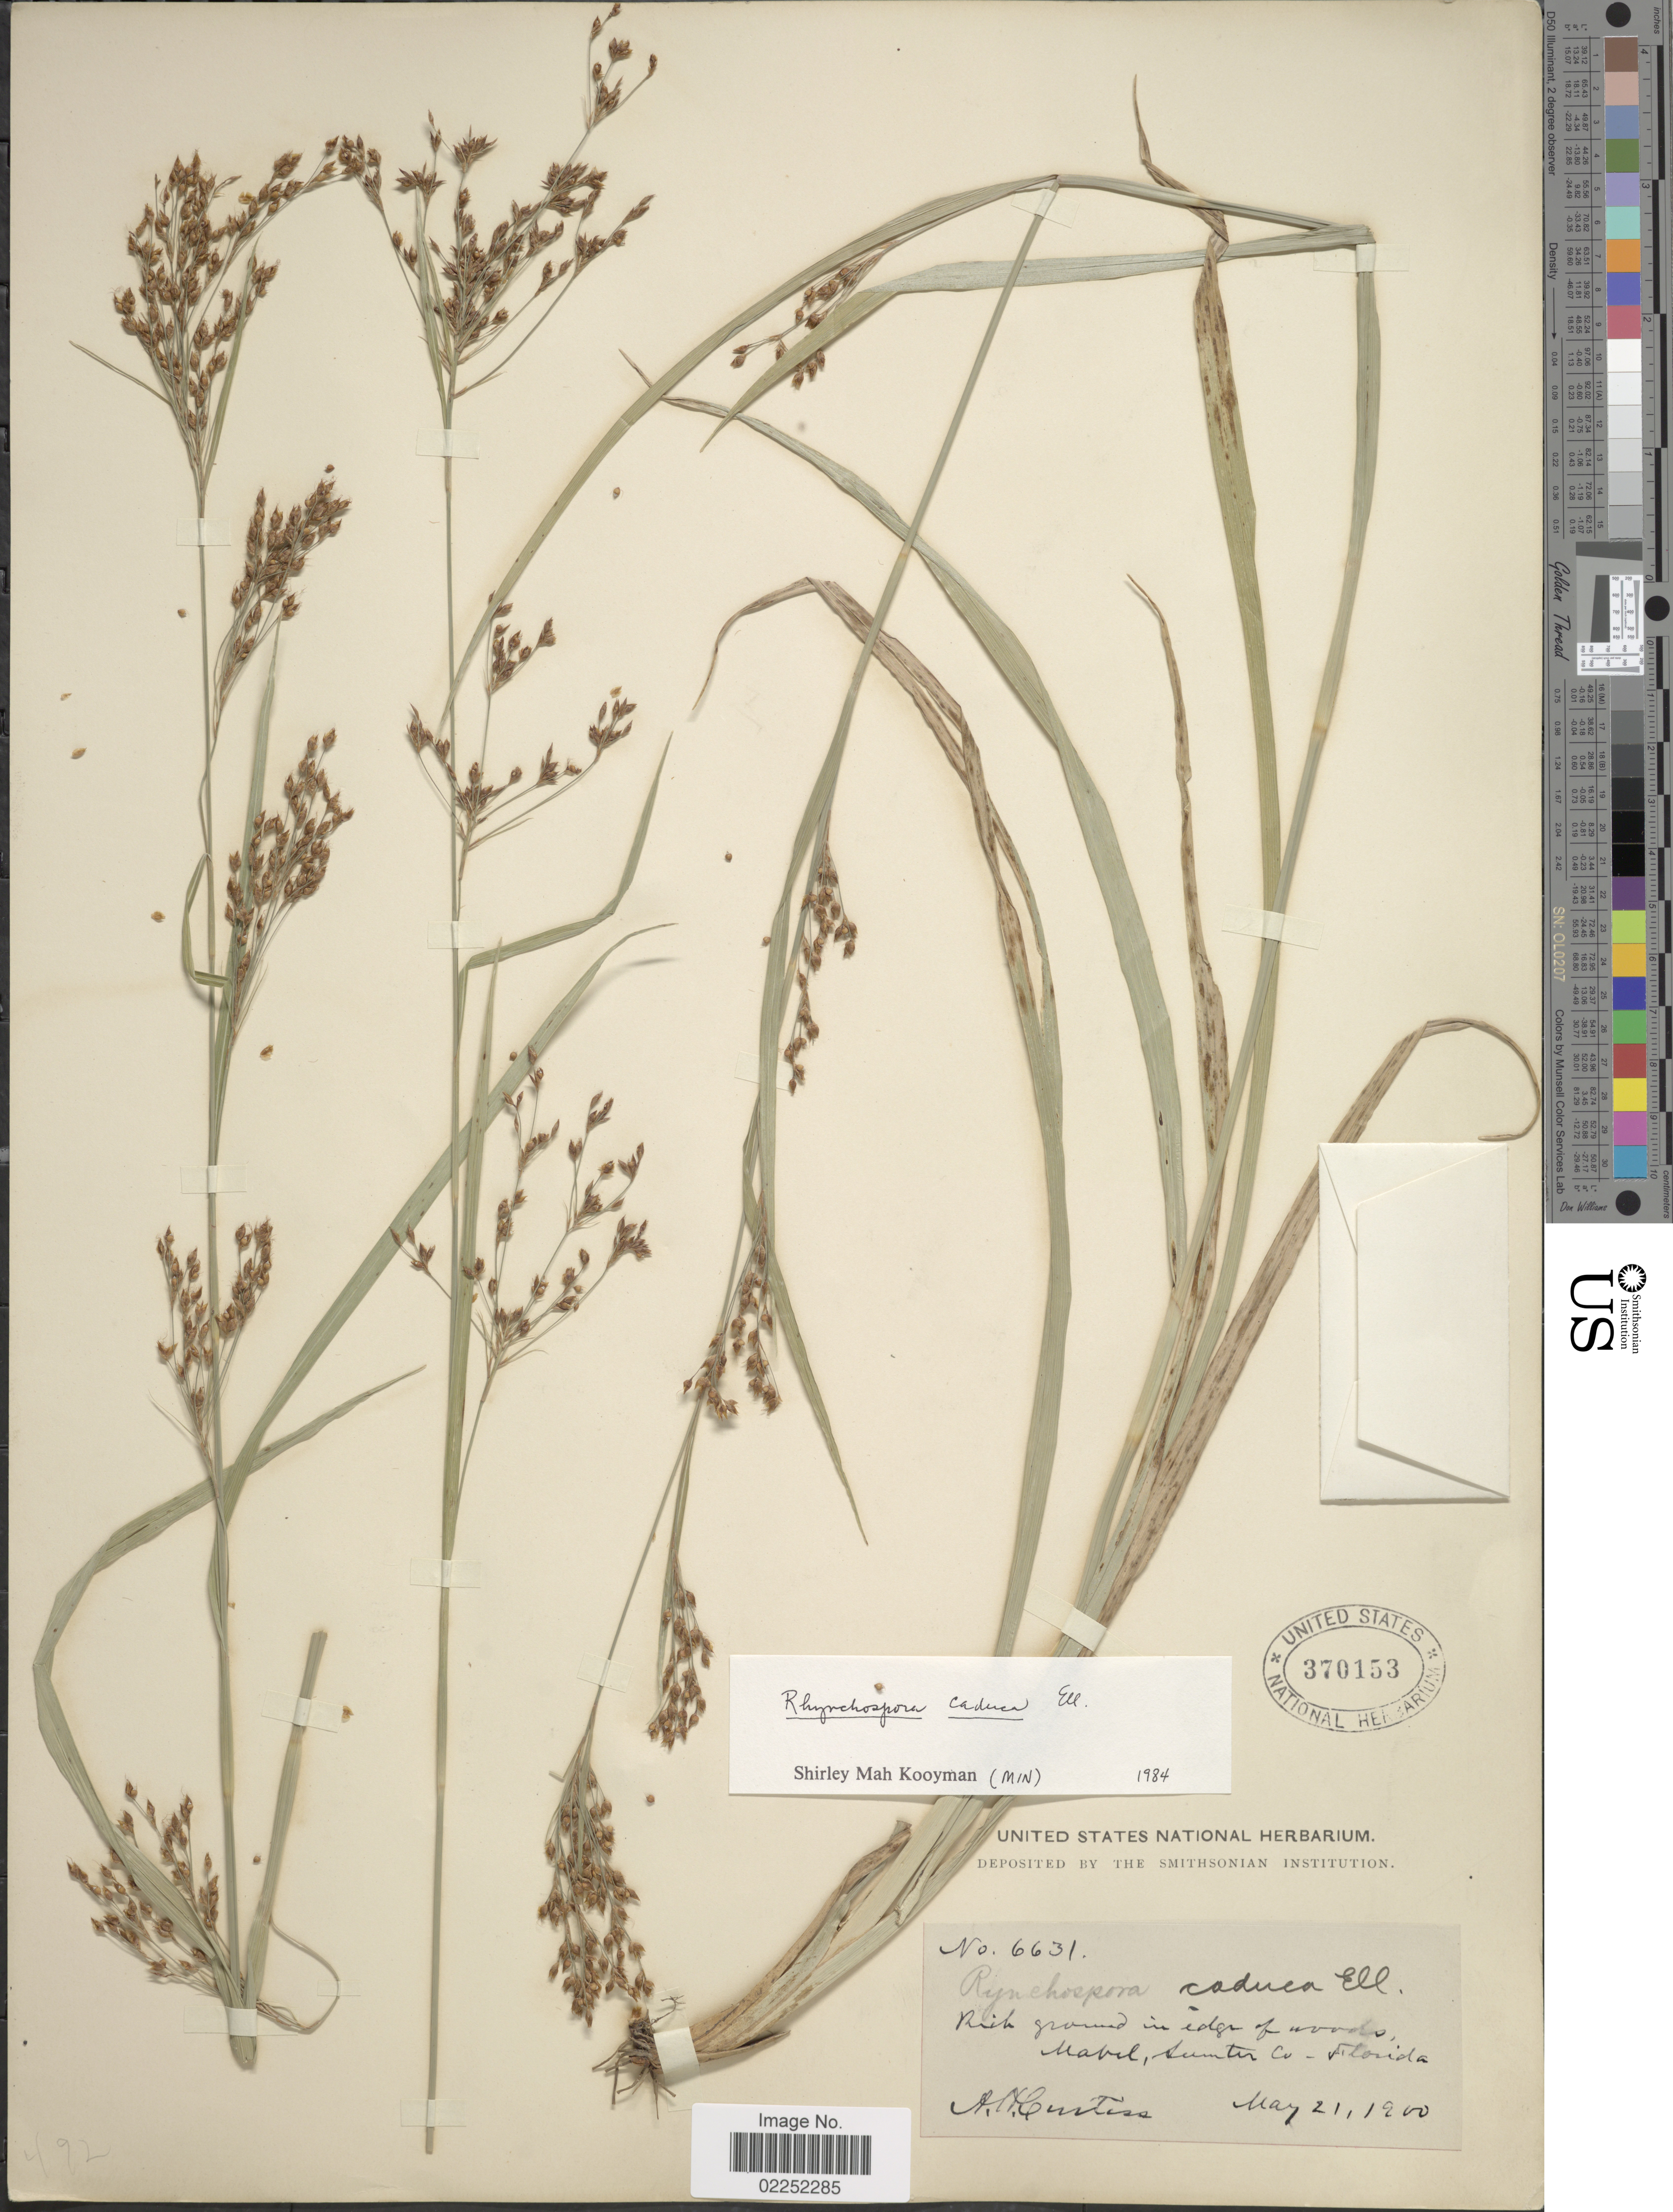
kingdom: Plantae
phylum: Tracheophyta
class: Liliopsida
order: Poales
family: Cyperaceae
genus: Rhynchospora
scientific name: Rhynchospora caduca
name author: Elliott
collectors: A. H. Curtiss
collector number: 6631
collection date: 1900-05-21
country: United States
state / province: Florida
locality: Rich ground in ground in edge of woods, mabel, Sumter Co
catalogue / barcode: US 370153